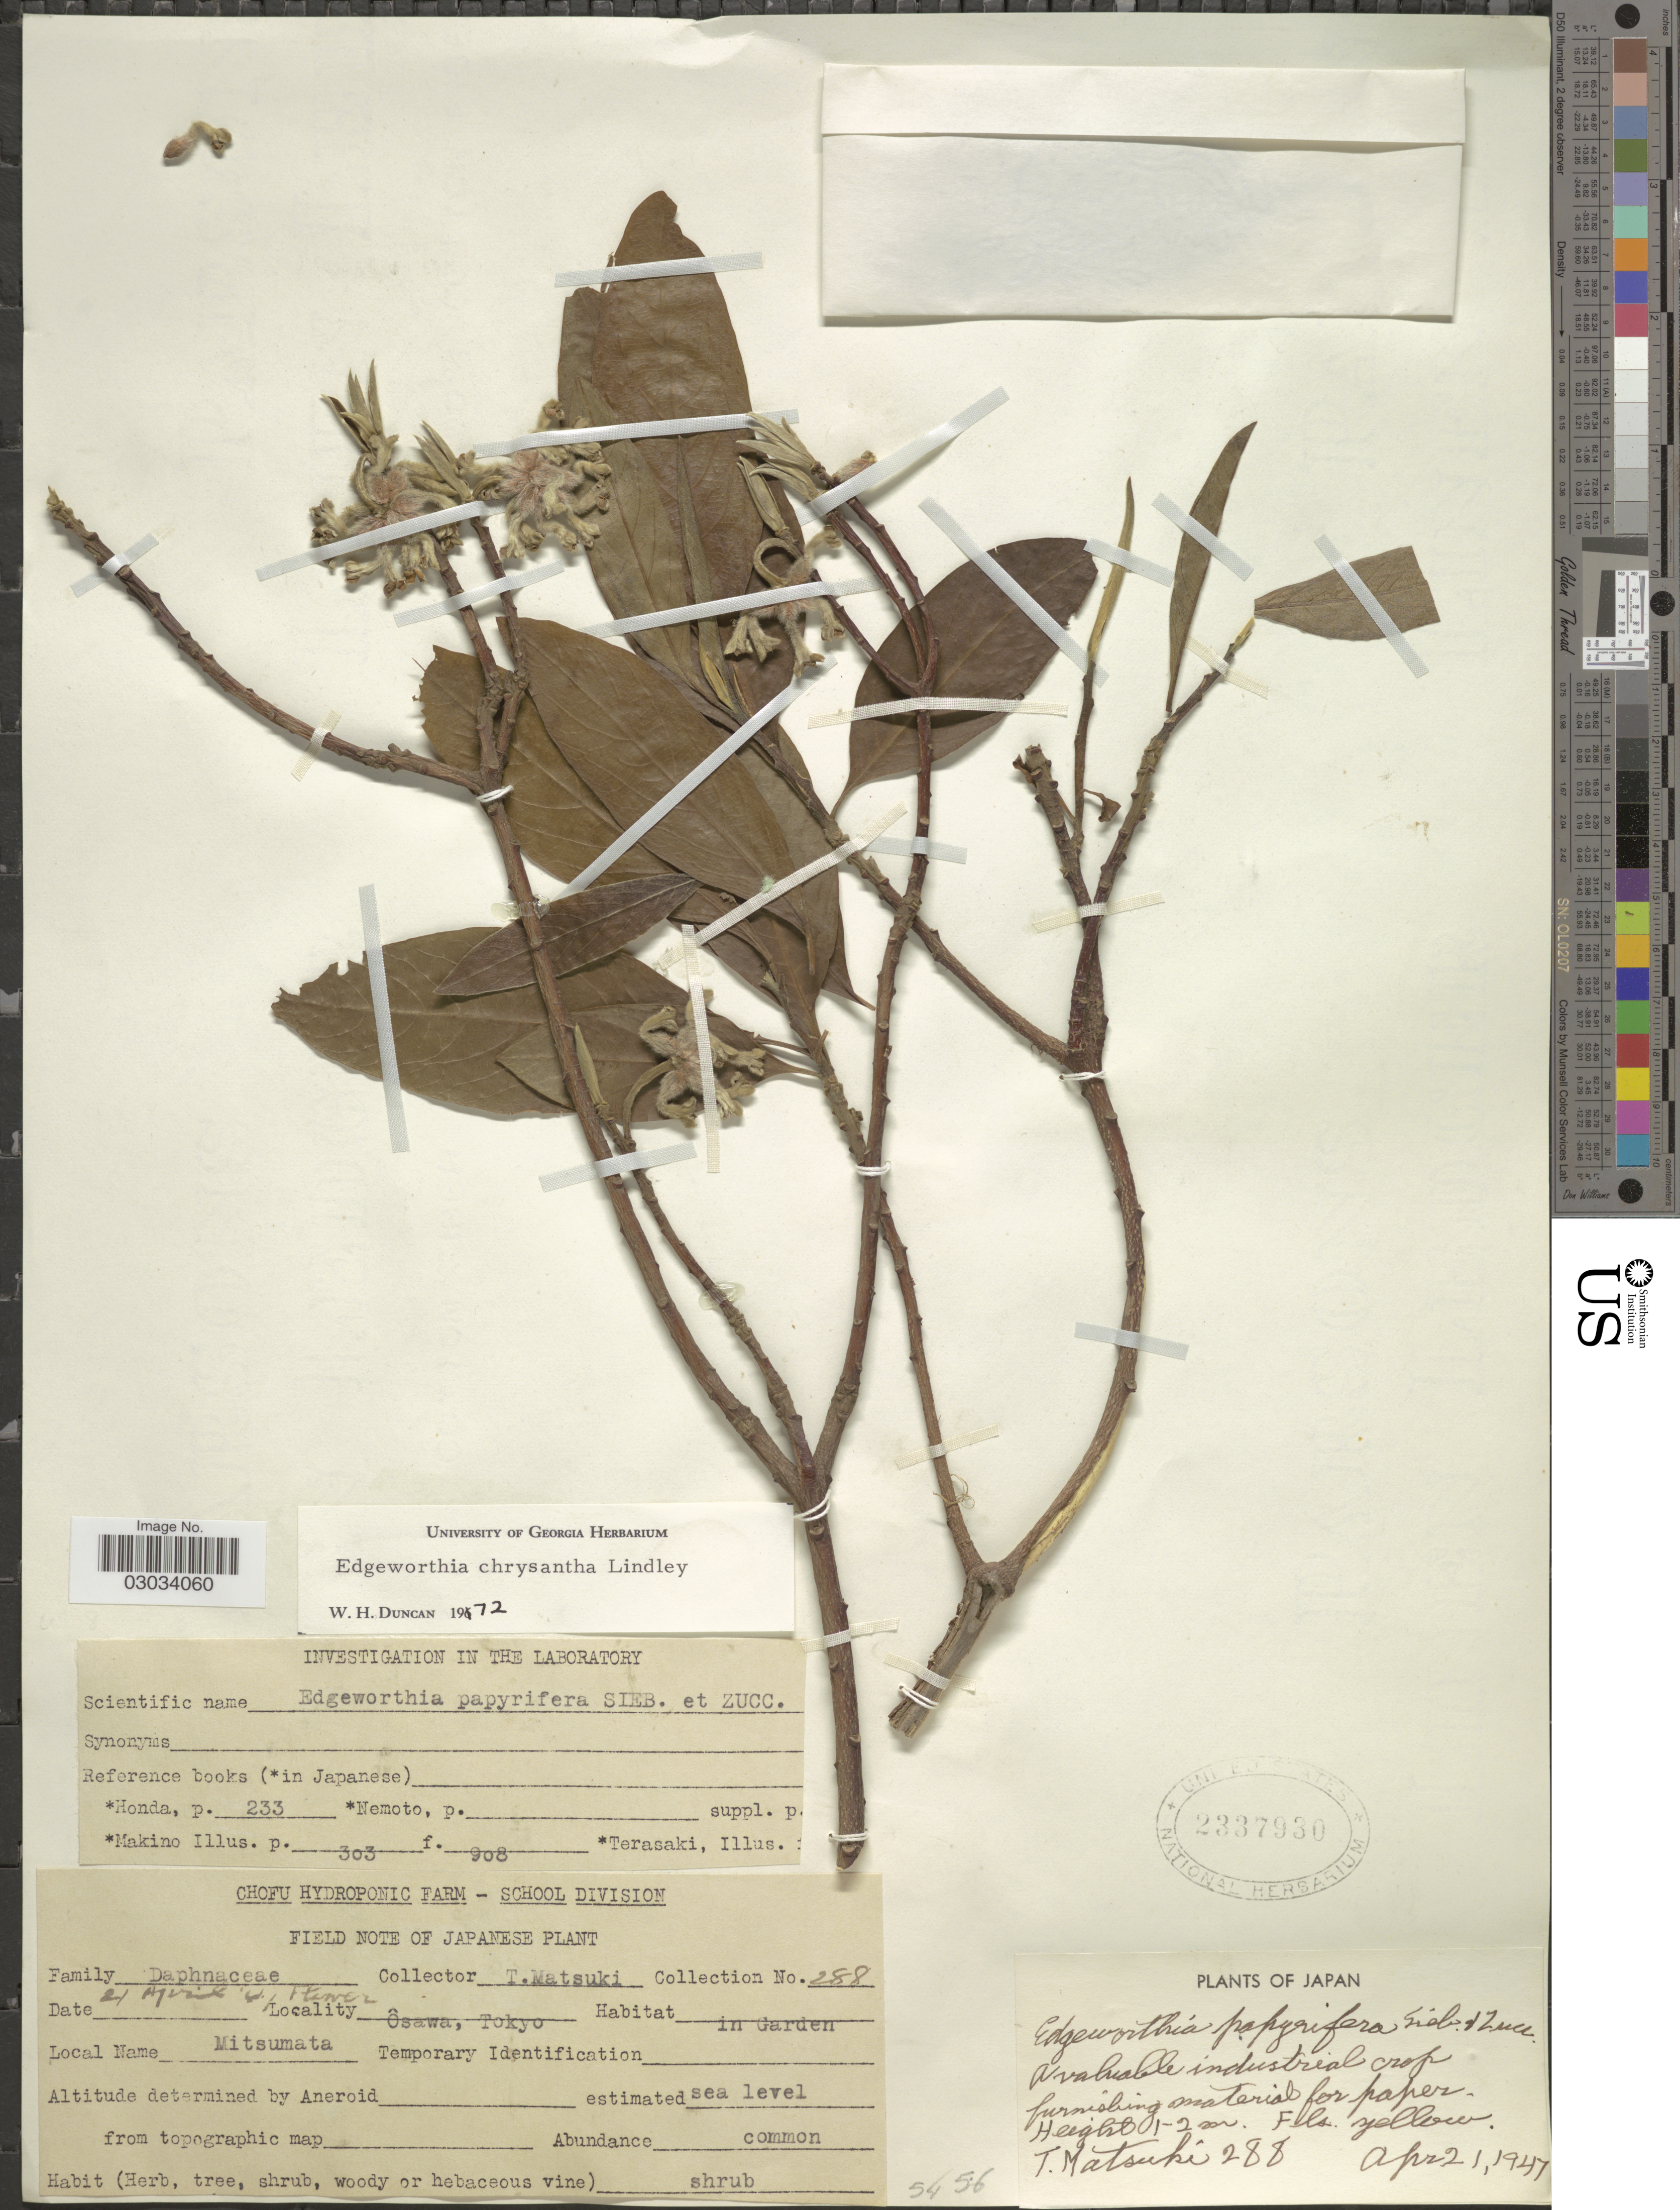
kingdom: Plantae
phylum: Tracheophyta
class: Magnoliopsida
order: Malvales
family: Thymelaeaceae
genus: Edgeworthia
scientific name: Edgeworthia chrysantha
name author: Lindl.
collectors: T. Matsuki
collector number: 288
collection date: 1947-04-21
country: Japan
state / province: Tokyo, Federal City of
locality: Ôsawa, Tokyo. In Garden.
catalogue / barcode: US 2337930